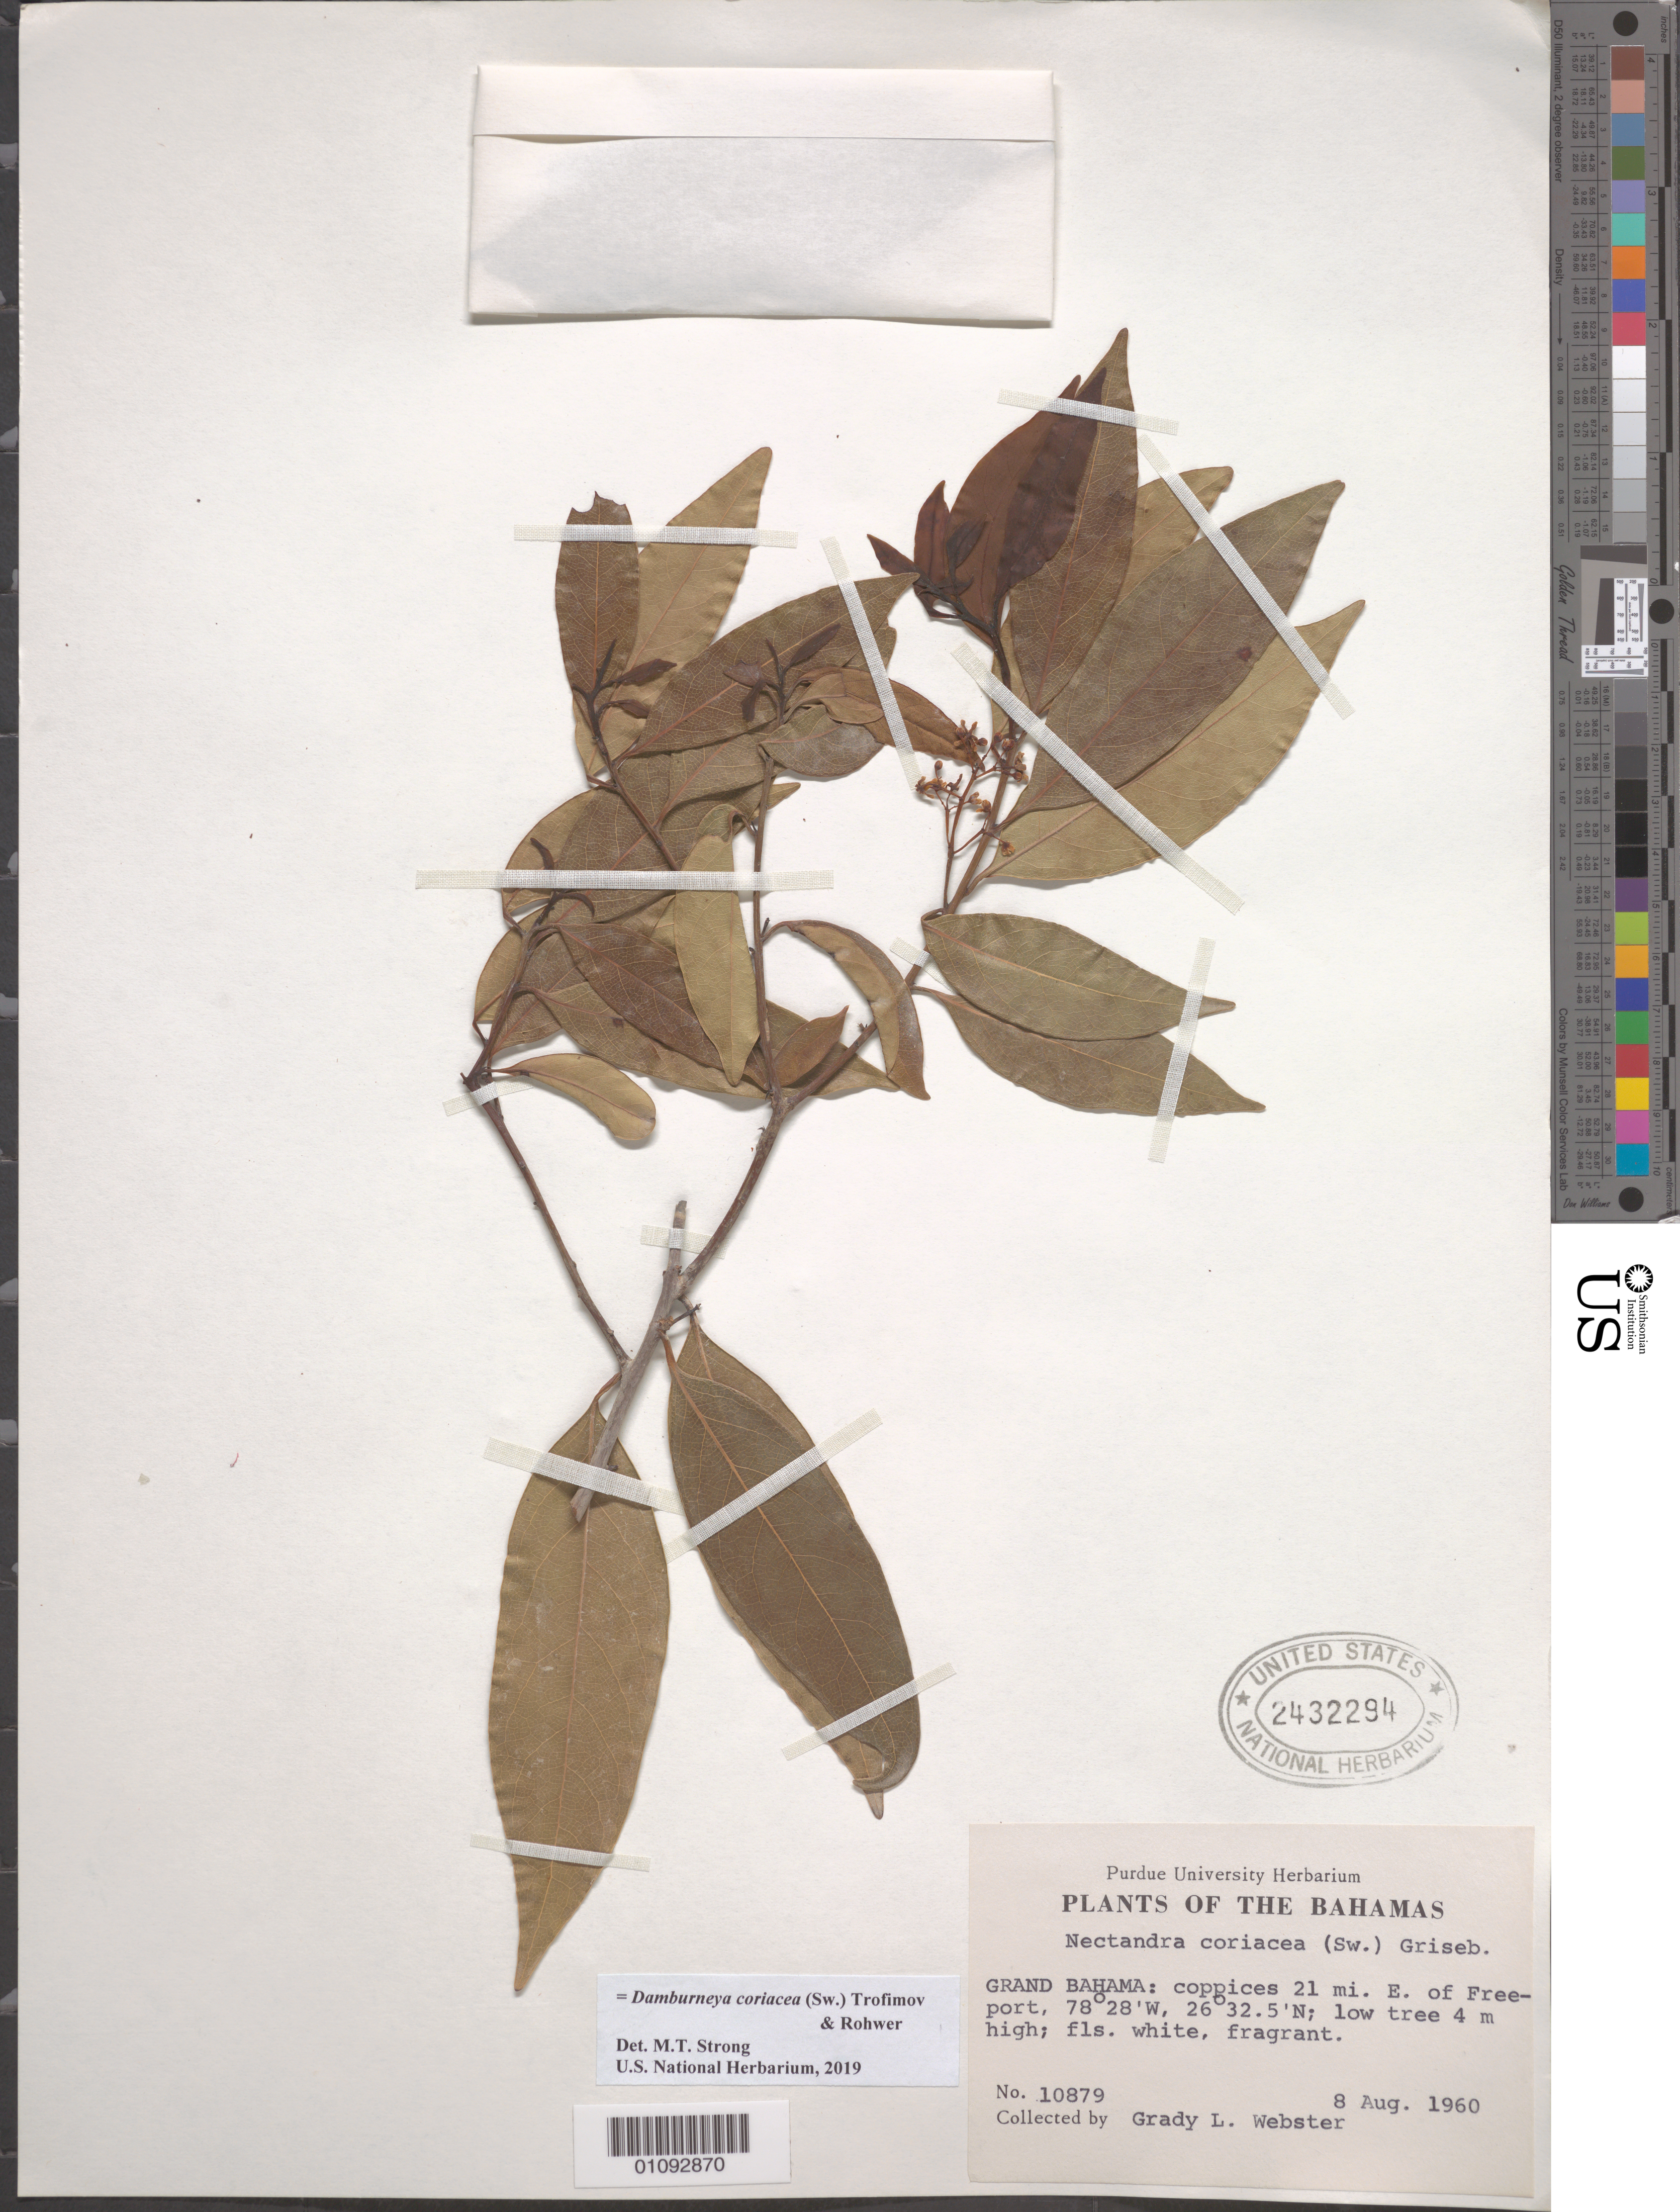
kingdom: Plantae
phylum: Tracheophyta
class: Magnoliopsida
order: Laurales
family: Lauraceae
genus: Damburneya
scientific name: Damburneya coriacea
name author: (Sw.) Trofimov & Rohwer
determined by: Strong, M. T., (US), Smithsonian Institution - National Museum of Natural History (UNITED STATES)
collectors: G. L. Webster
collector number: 10879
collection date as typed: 08 Aug 1960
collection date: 1960-08-08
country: Bahamas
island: Grand Bahama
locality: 21 mi. E of Freeport.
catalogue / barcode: US 2432294